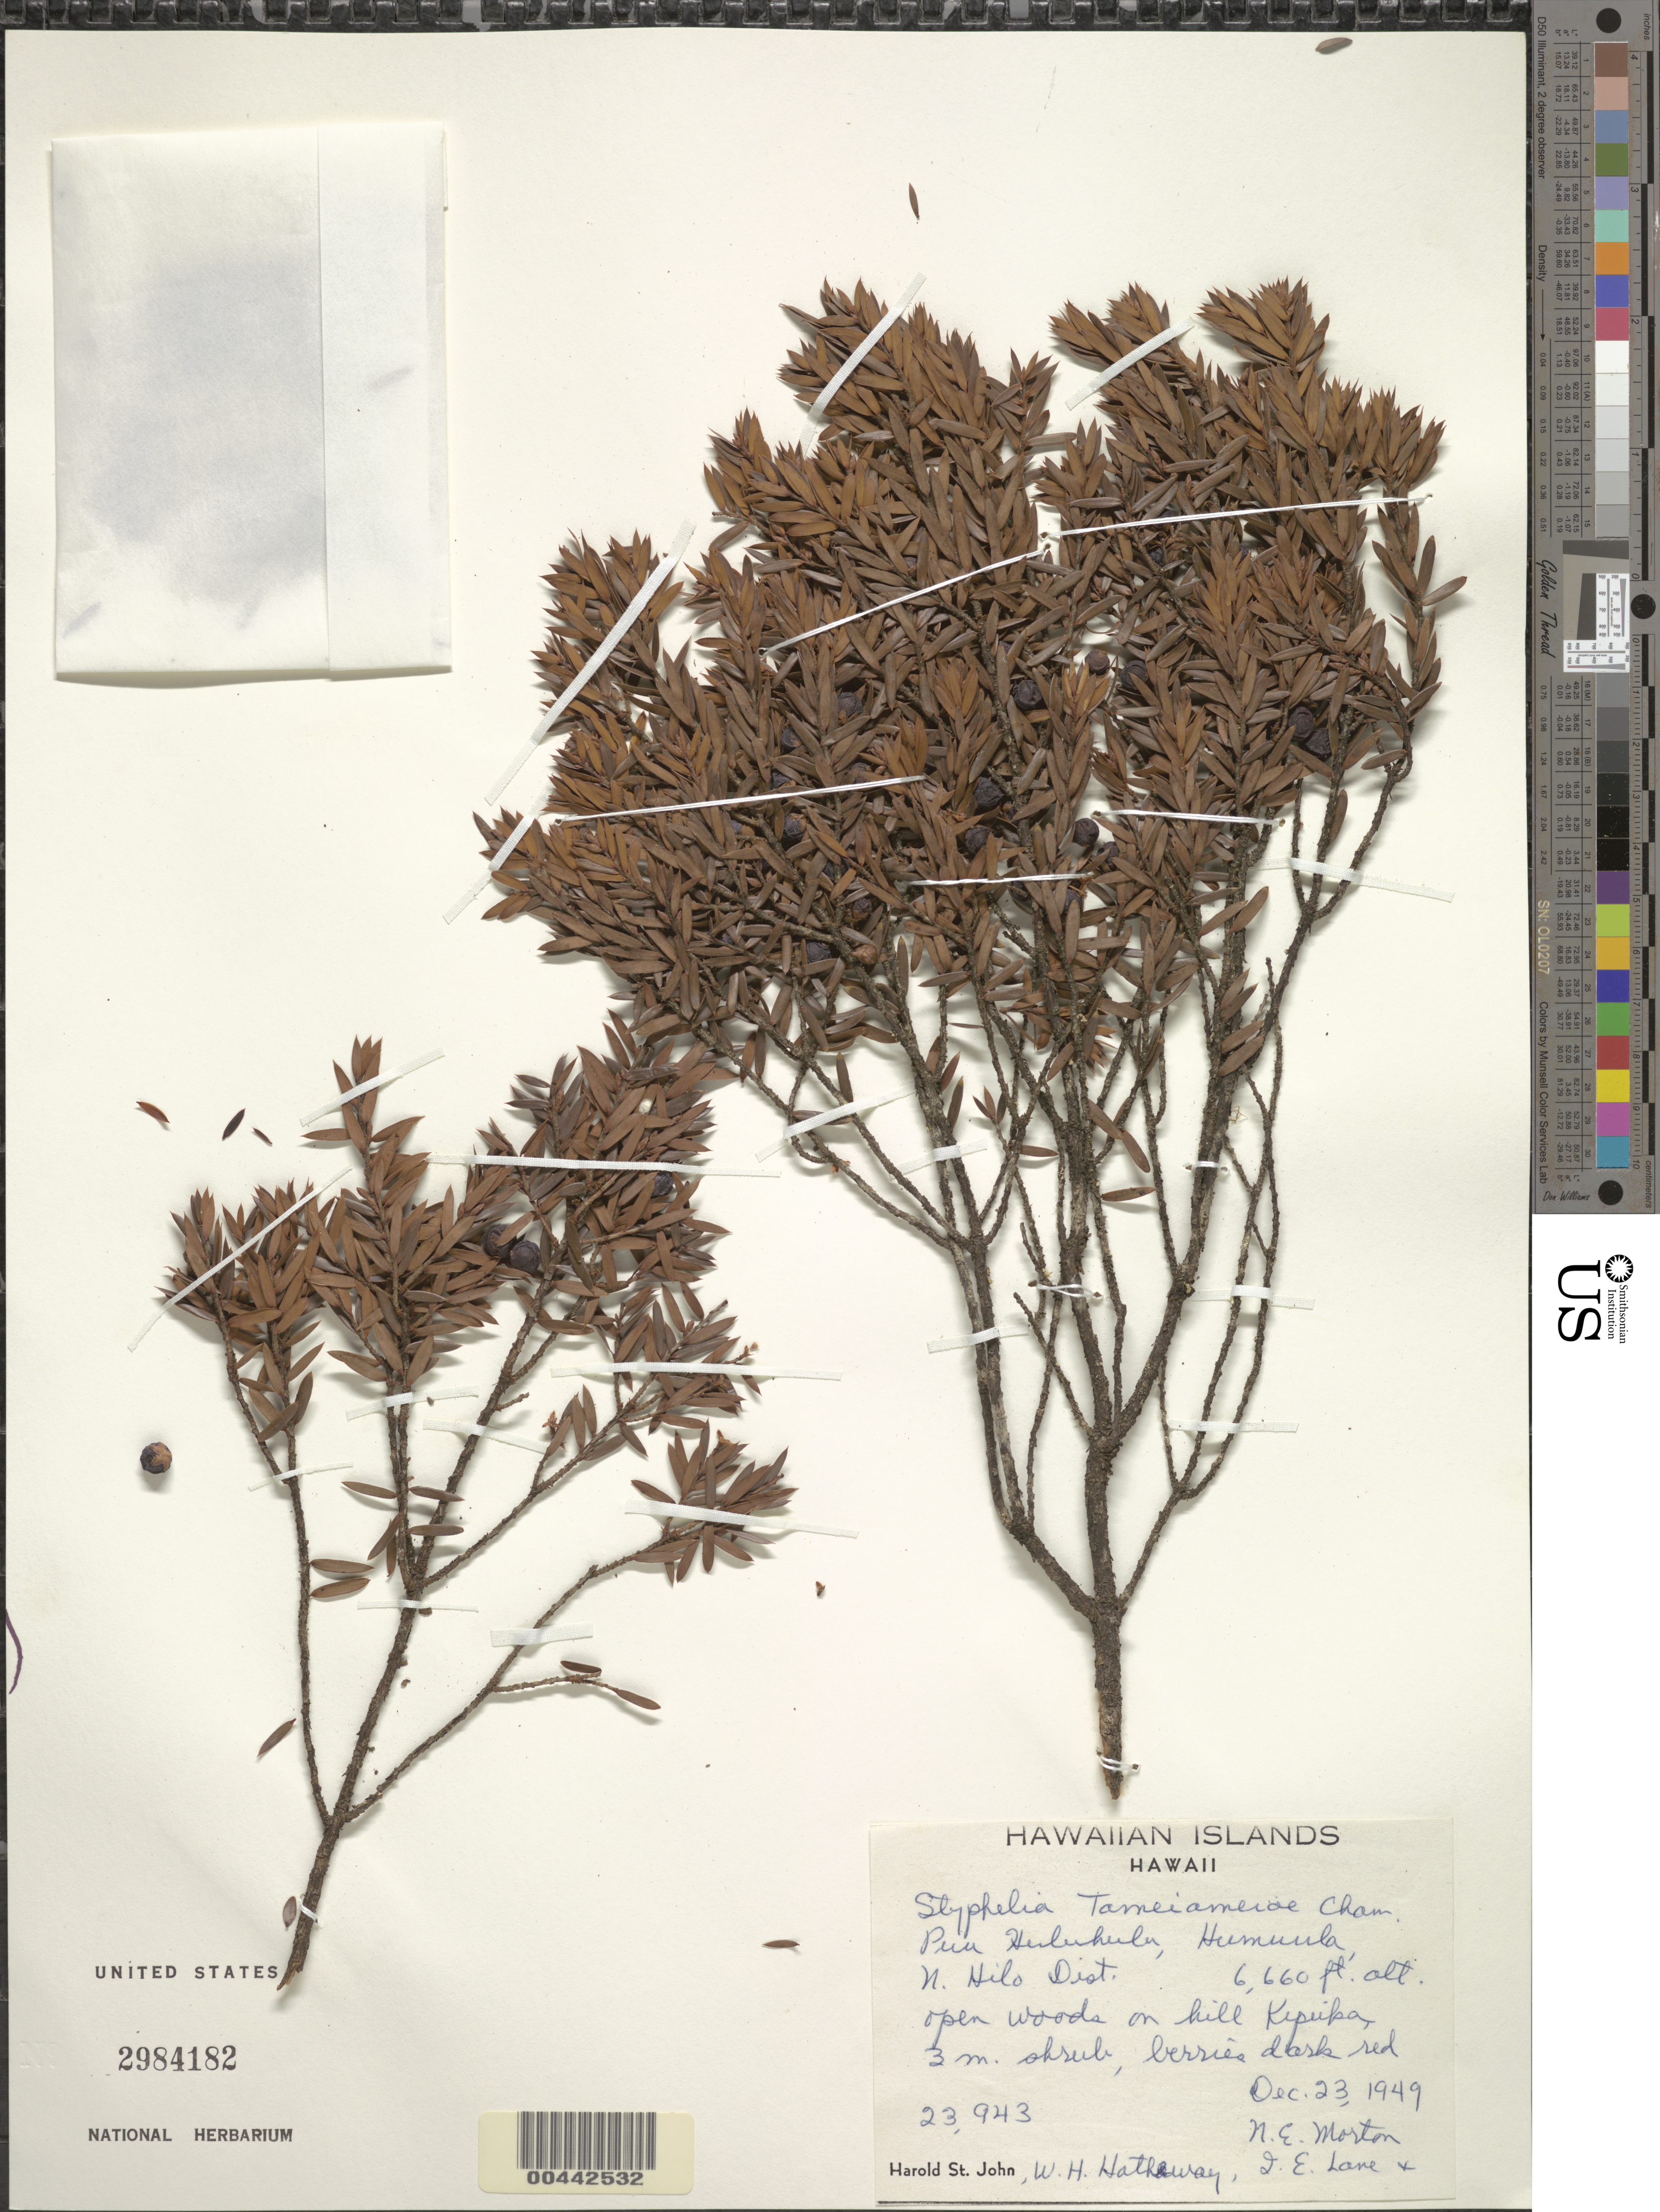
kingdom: Plantae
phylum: Tracheophyta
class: Magnoliopsida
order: Ericales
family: Ericaceae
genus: Leptecophylla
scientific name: Leptecophylla tameiameiae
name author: (Cham. & Schltdl.) C.M. Weiller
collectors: H. St. John, W. H. Hatheway, I. Lane & N. E. Morton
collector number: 23943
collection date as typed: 23 Dec 1949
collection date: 1949-12-23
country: United States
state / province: Hawaii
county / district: Hawaii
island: Hawaii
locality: Puu Huluhulu, Humuula, N Hilo Dist.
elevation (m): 2030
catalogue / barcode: US 2984182